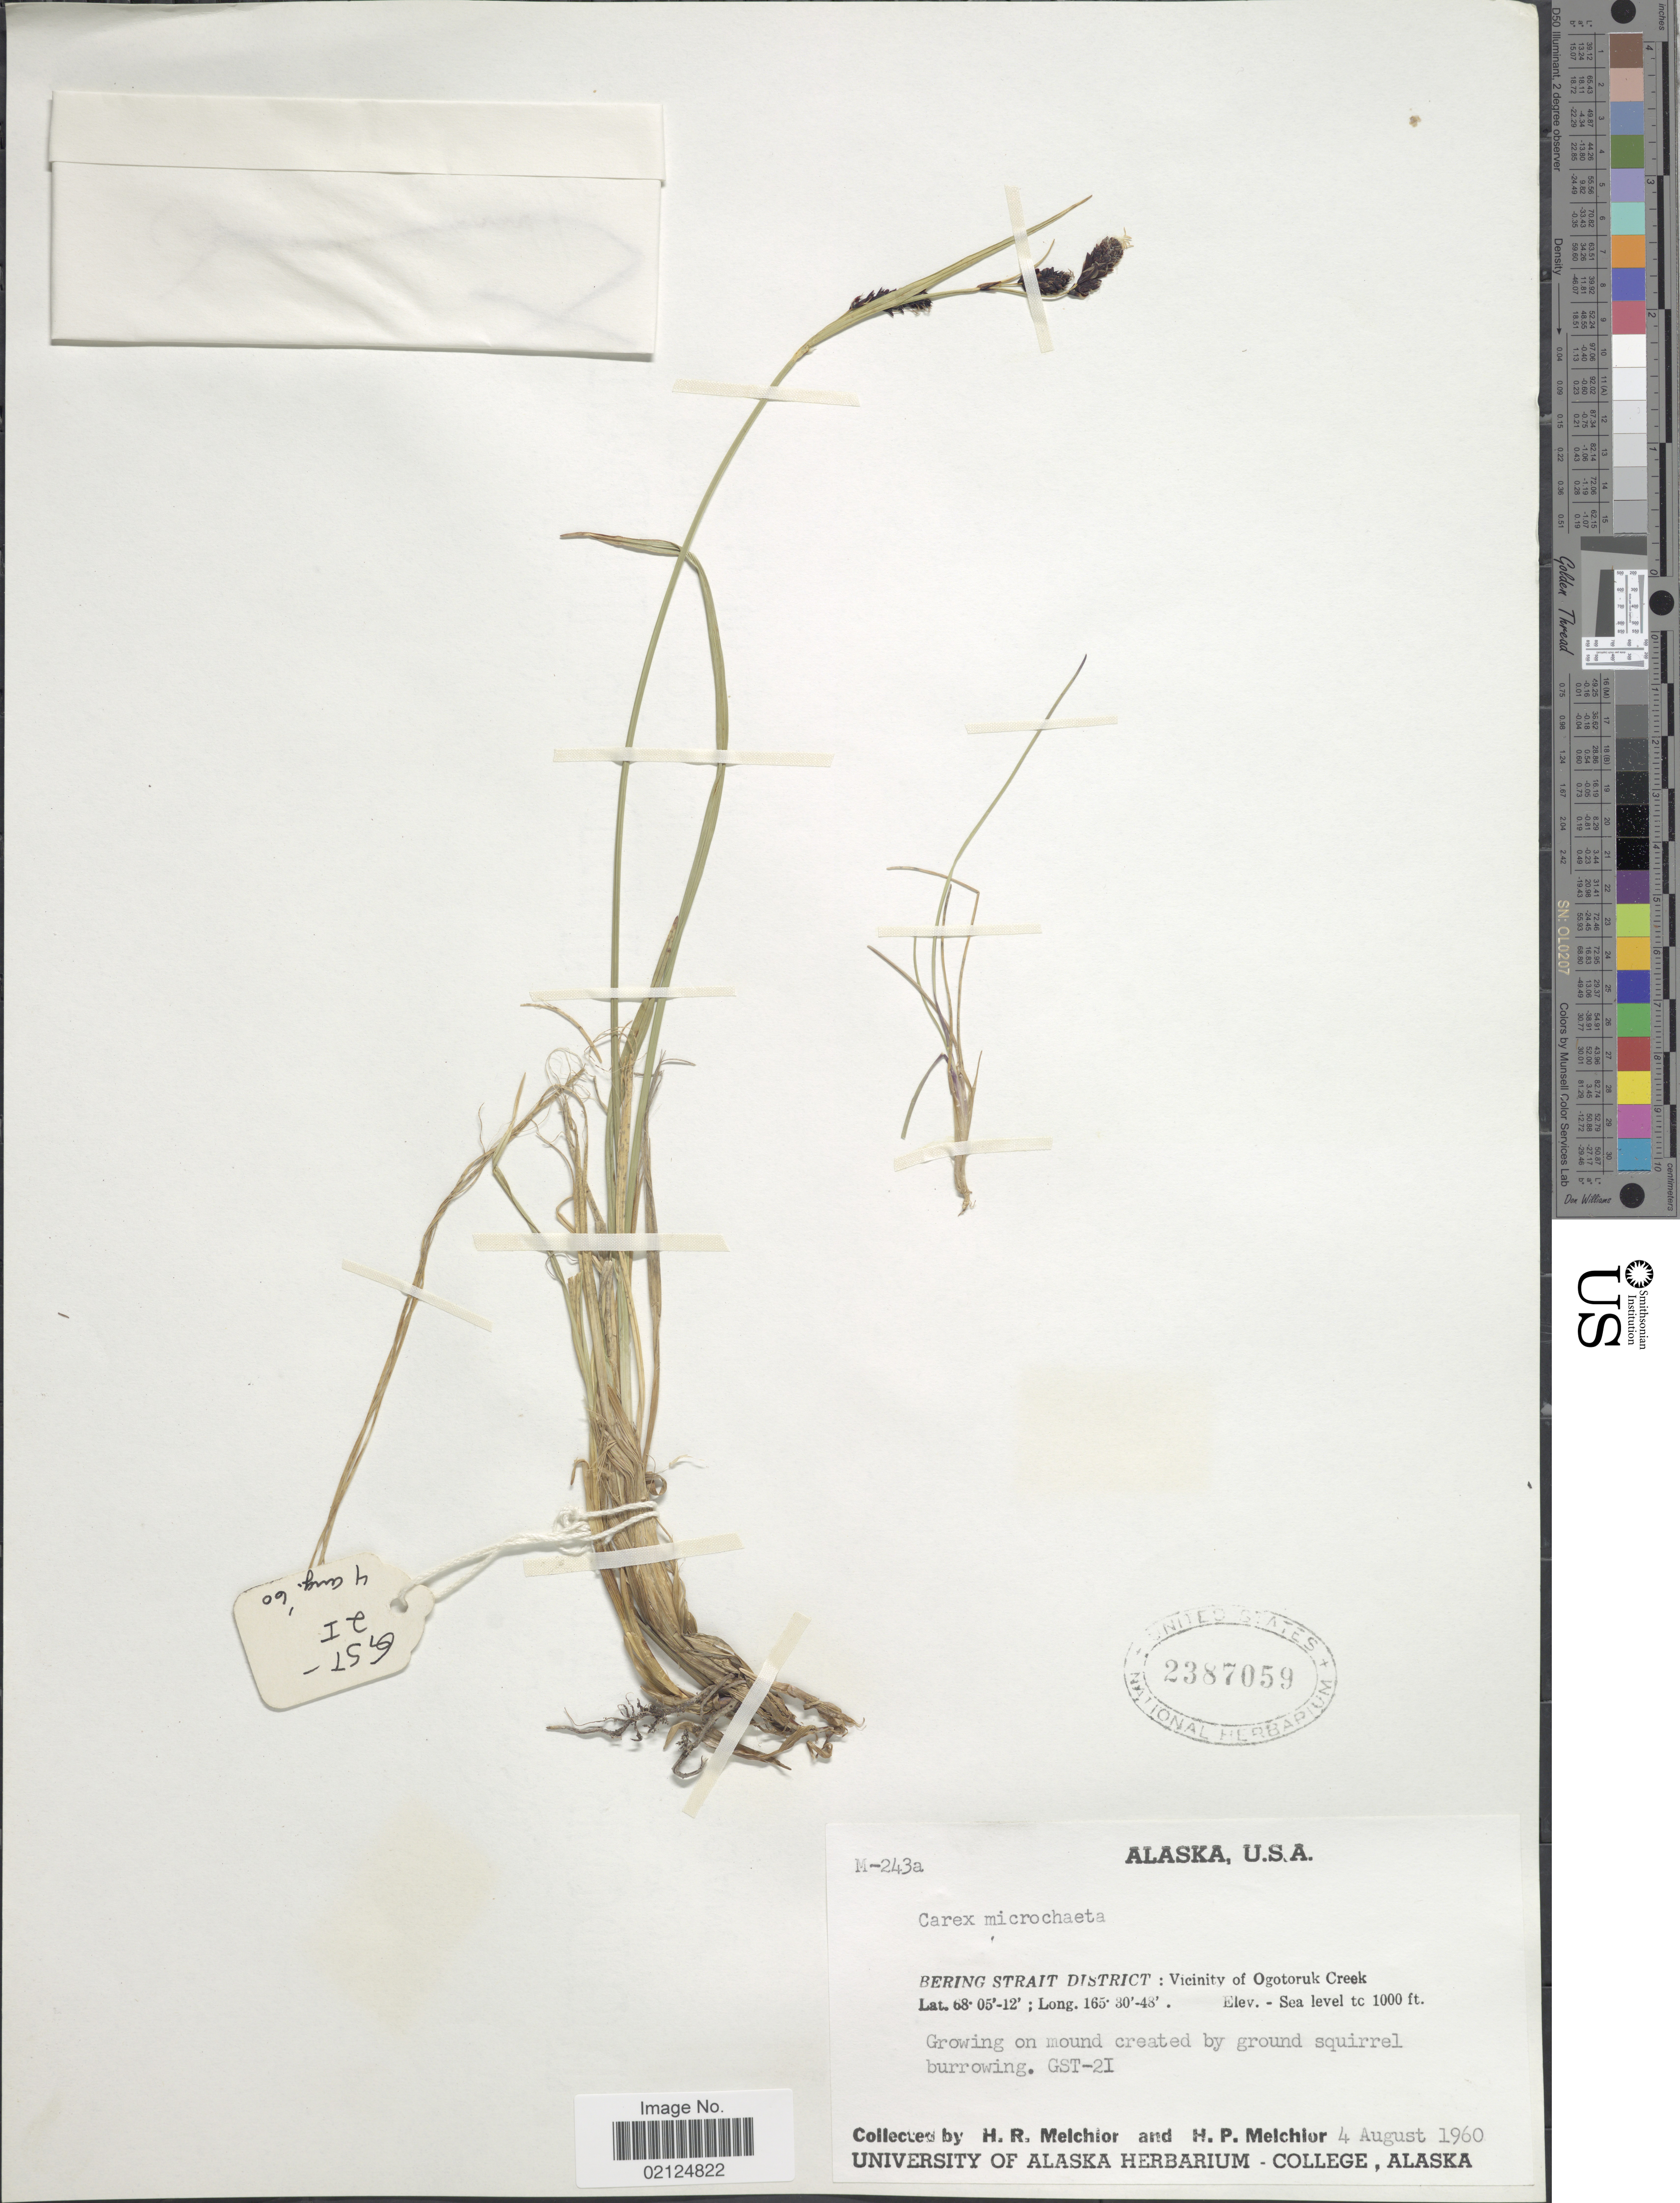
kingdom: Plantae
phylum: Tracheophyta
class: Liliopsida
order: Poales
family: Cyperaceae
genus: Carex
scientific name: Carex microchaeta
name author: Holm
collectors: H. R. Melchior & H. P. Melchior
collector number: M-243a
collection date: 1960-08-04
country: United States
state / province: Alaska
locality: Bering Strait District: Vicinity of Ogoturuk Creek, by ground squirrel burrowing. GST-2I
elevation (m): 0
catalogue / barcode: US 2387059